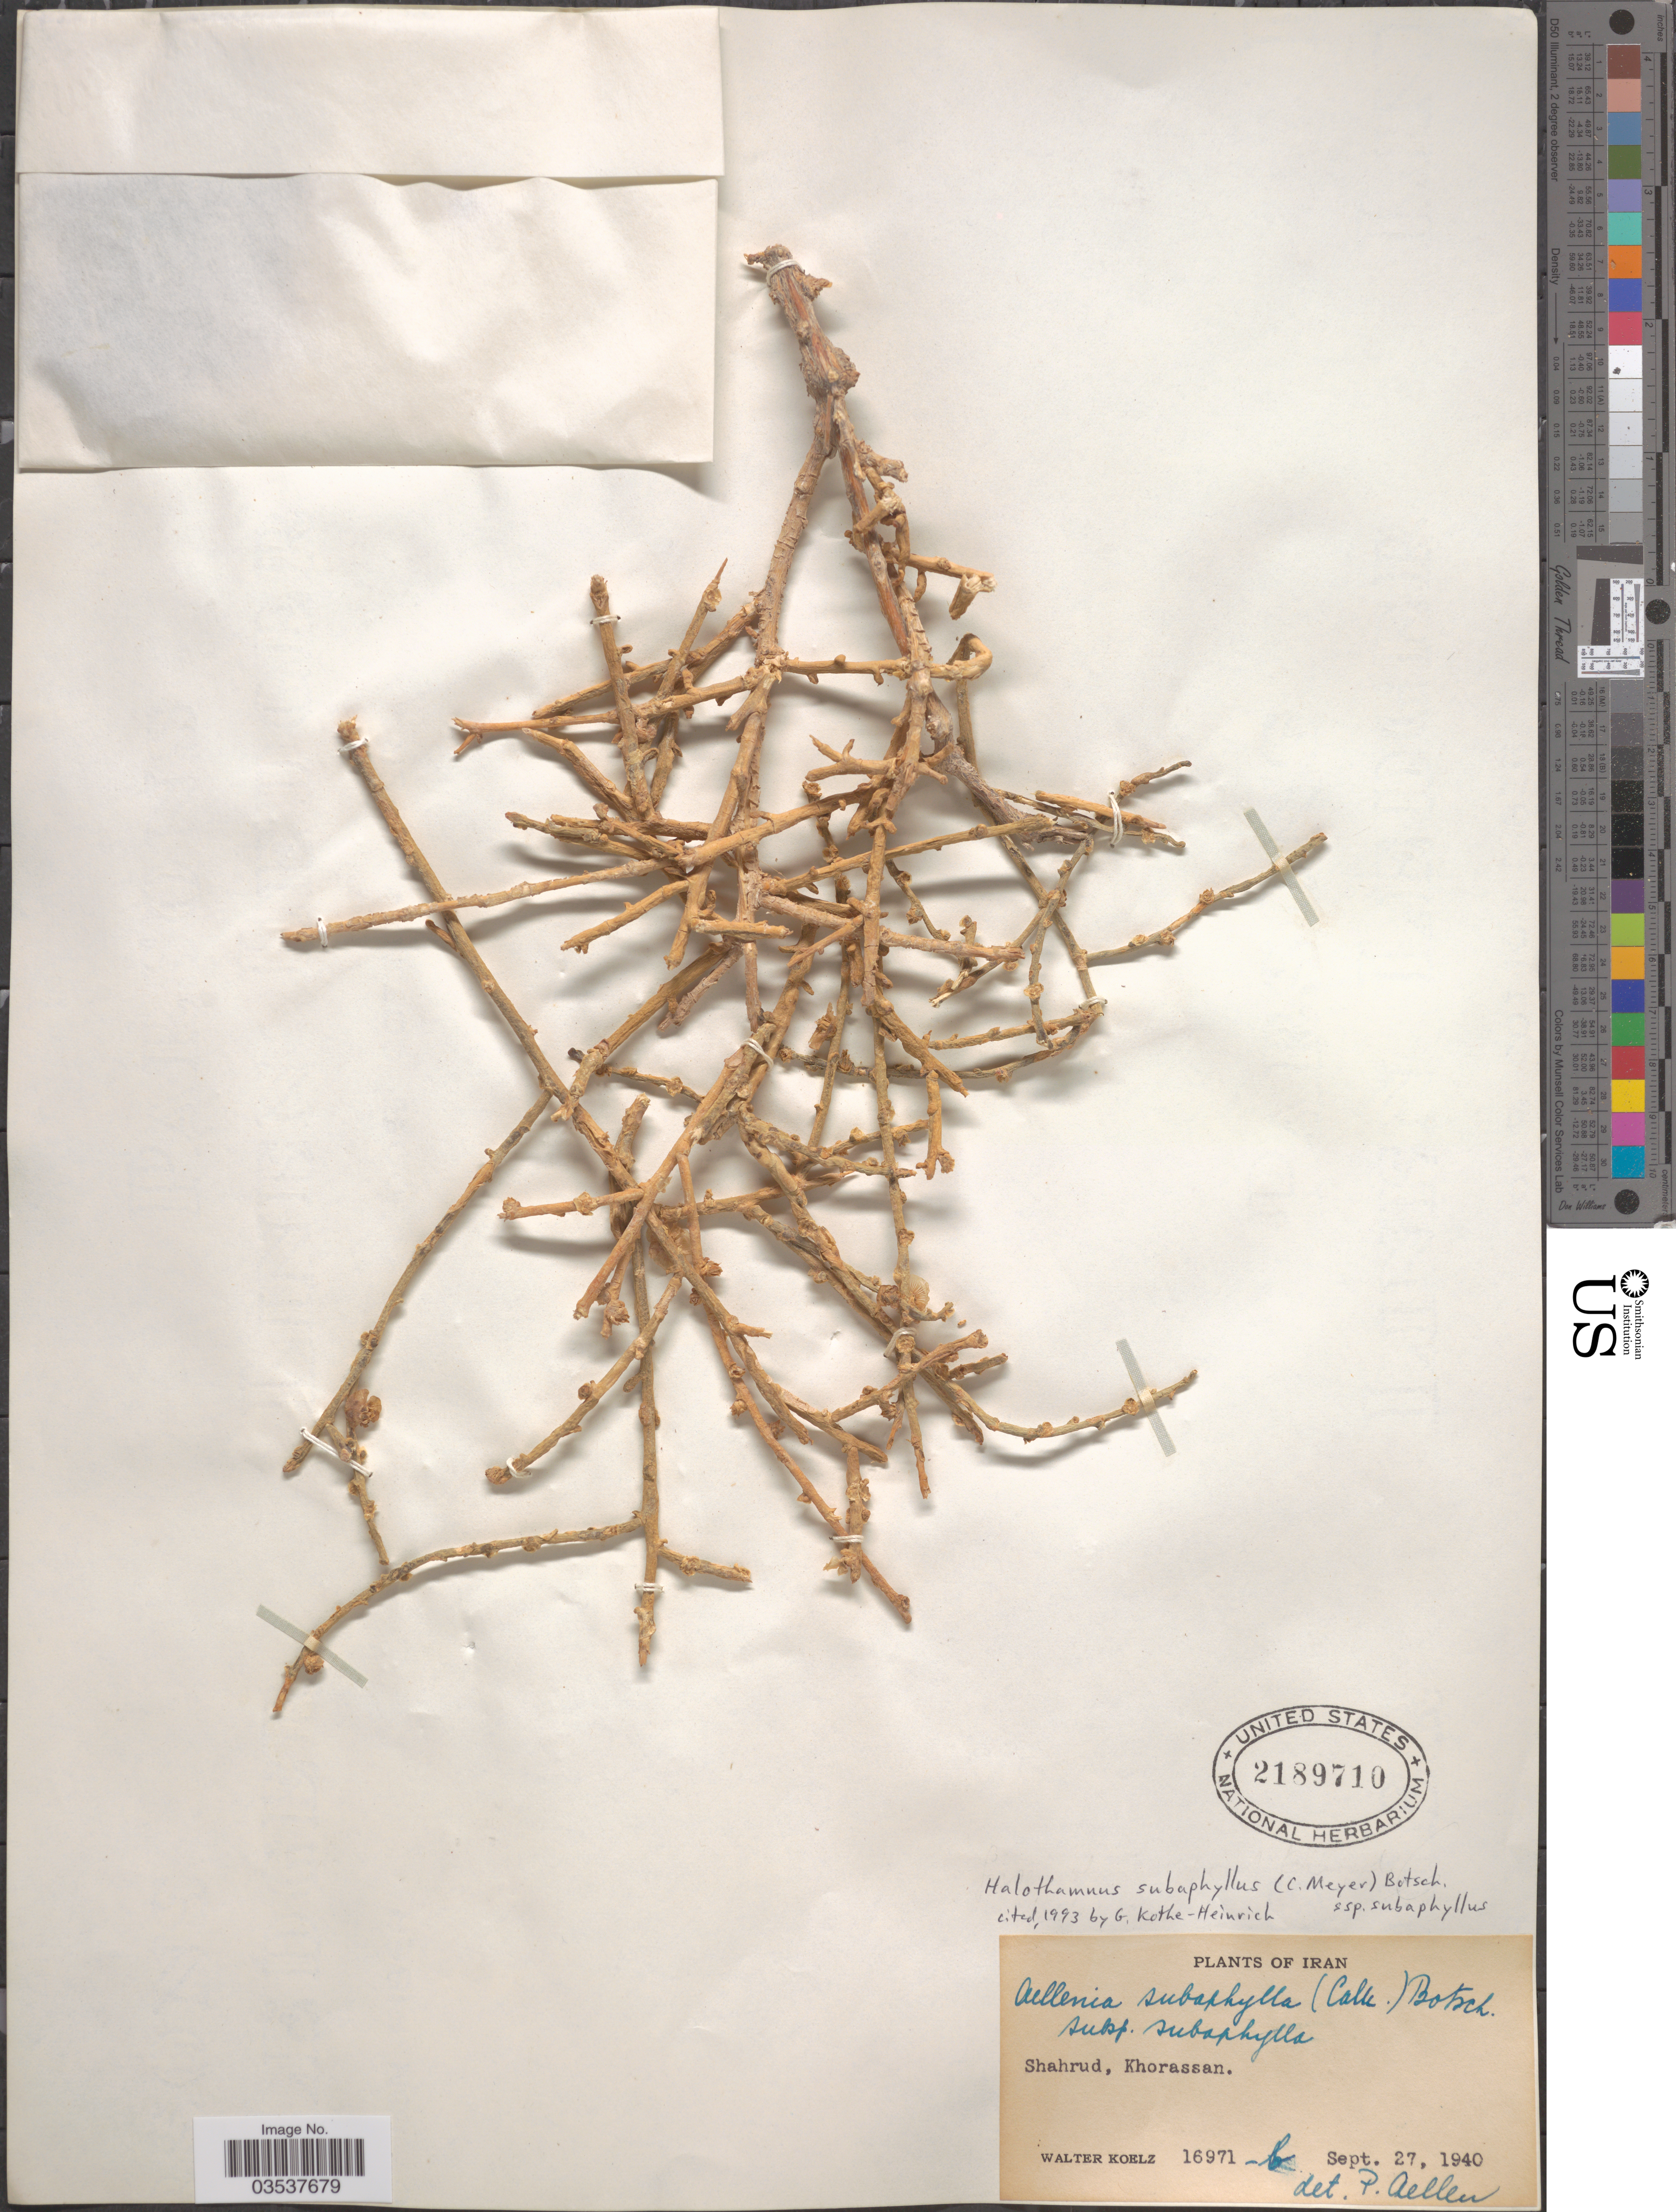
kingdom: Plantae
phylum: Tracheophyta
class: Magnoliopsida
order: Caryophyllales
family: Amaranthaceae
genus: Halothamnus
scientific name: Halothamnus subaphyllus subsp. subaphyllus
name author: (C.A. Mey.) Botsch.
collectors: W. N. Koelz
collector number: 16971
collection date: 1940-09-27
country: Iran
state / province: Khorasan [obsolete]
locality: Shahrud, Khorassan.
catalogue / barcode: US 2189710